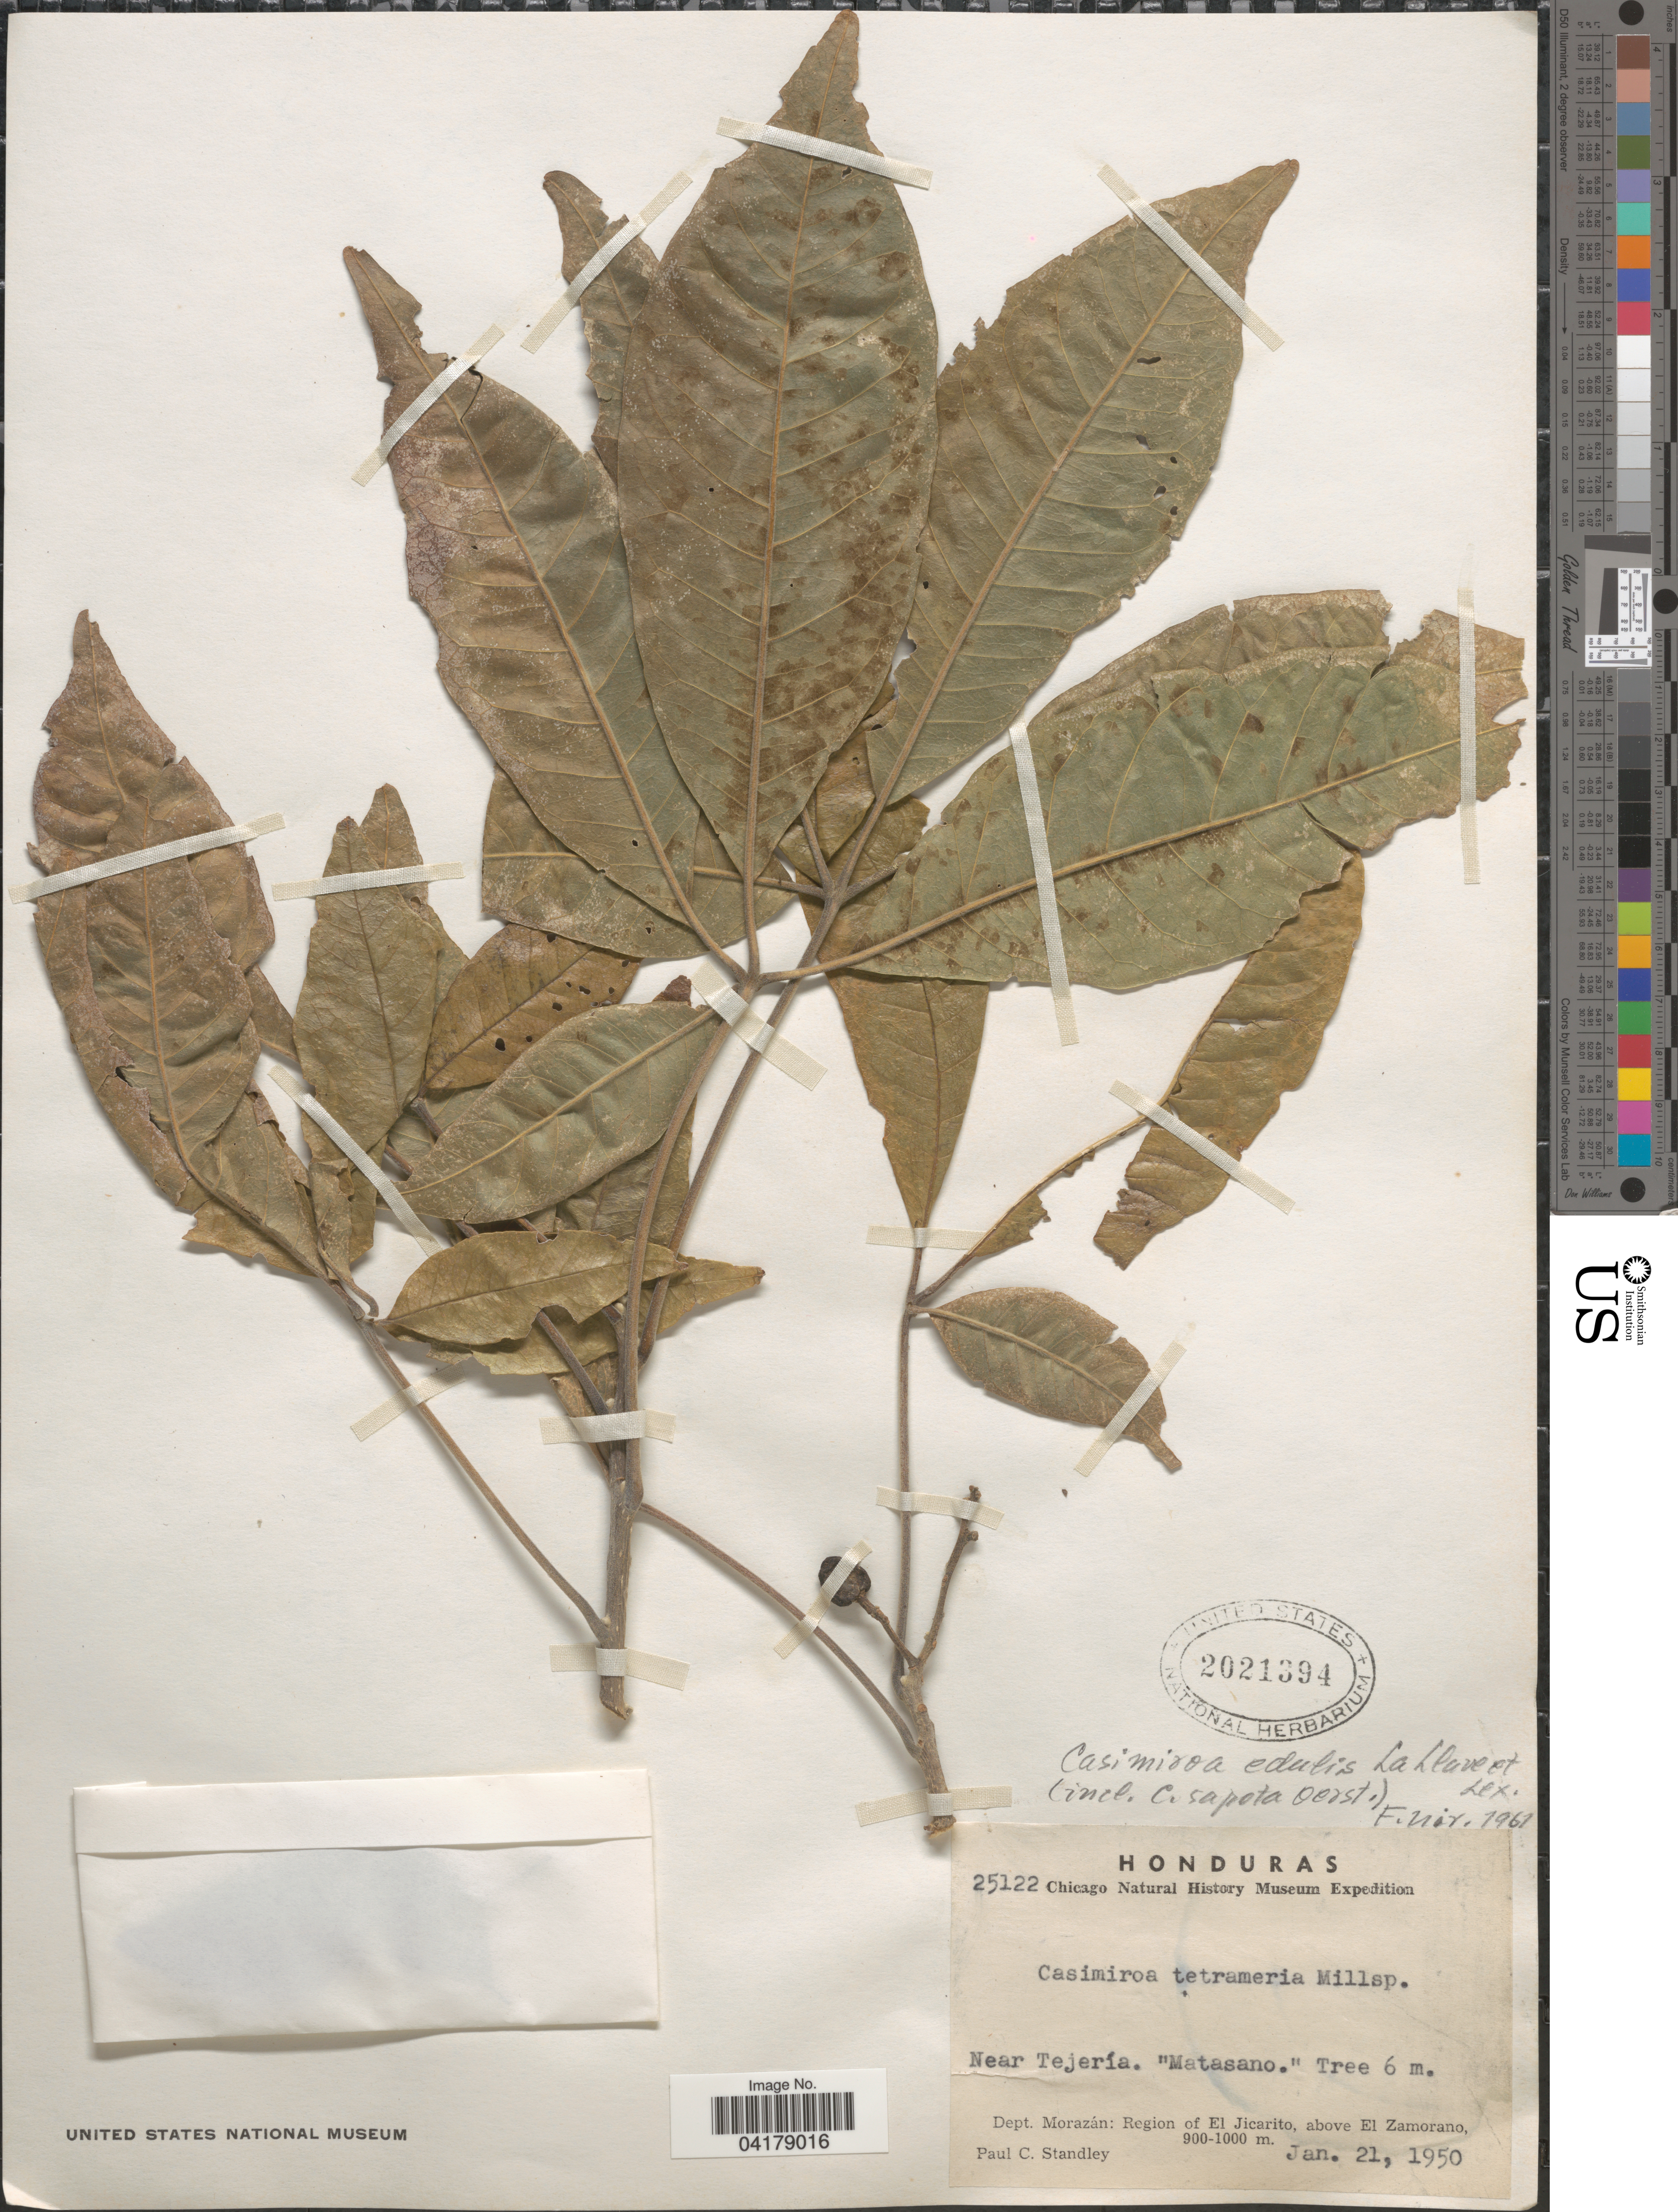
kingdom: Plantae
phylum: Tracheophyta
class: Magnoliopsida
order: Sapindales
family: Rutaceae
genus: Casimiroa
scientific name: Casimiroa edulis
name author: La Llave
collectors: P. C. Standley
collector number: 25122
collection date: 1950-01-21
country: Honduras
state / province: Fco. Morazán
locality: Chicago Natural History Museum Expedition. Near Tejería. Dept. Morazán: Region of El Jicarito, above El Zamorano.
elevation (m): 900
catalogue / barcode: US 2021394